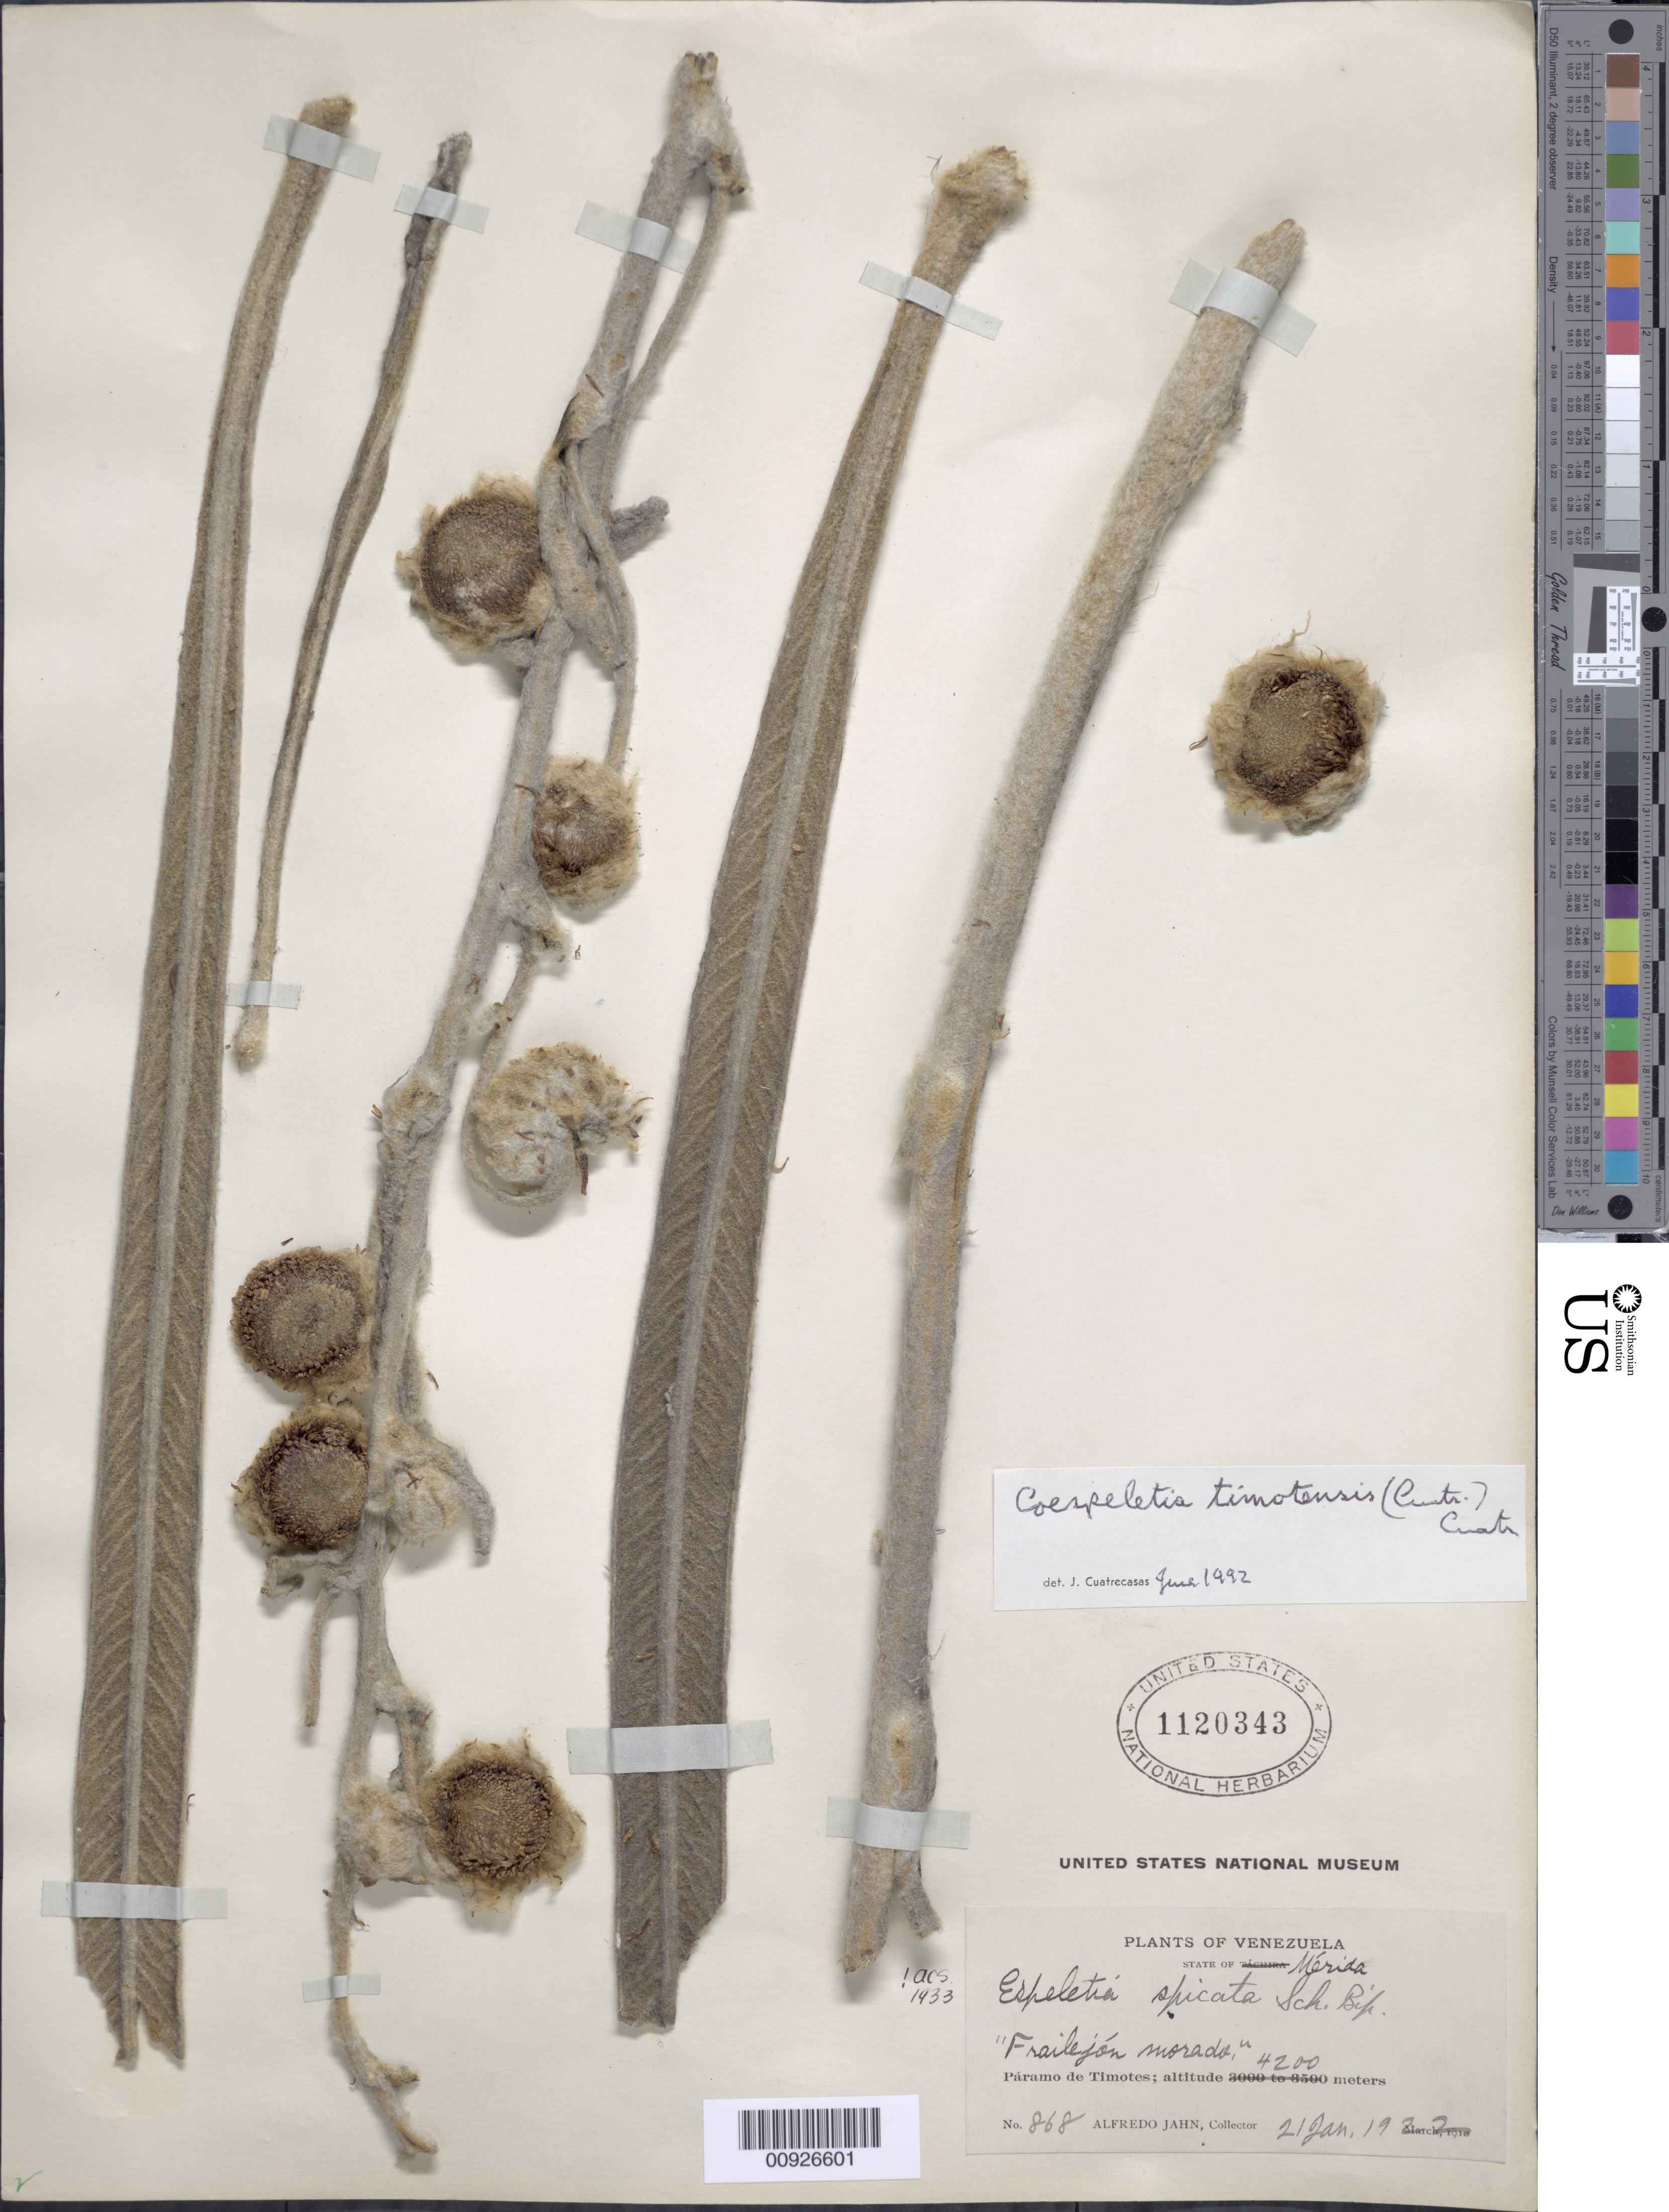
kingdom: Plantae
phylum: Tracheophyta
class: Magnoliopsida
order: Asterales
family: Asteraceae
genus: Coespeletia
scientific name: Coespeletia timotensis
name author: (Cuatrec.) Cuatrec.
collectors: A. Jahn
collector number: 868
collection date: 1922-01-21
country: Venezuela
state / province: Mérida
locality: Páramo de Timotes.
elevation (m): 4200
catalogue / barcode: US 1120343